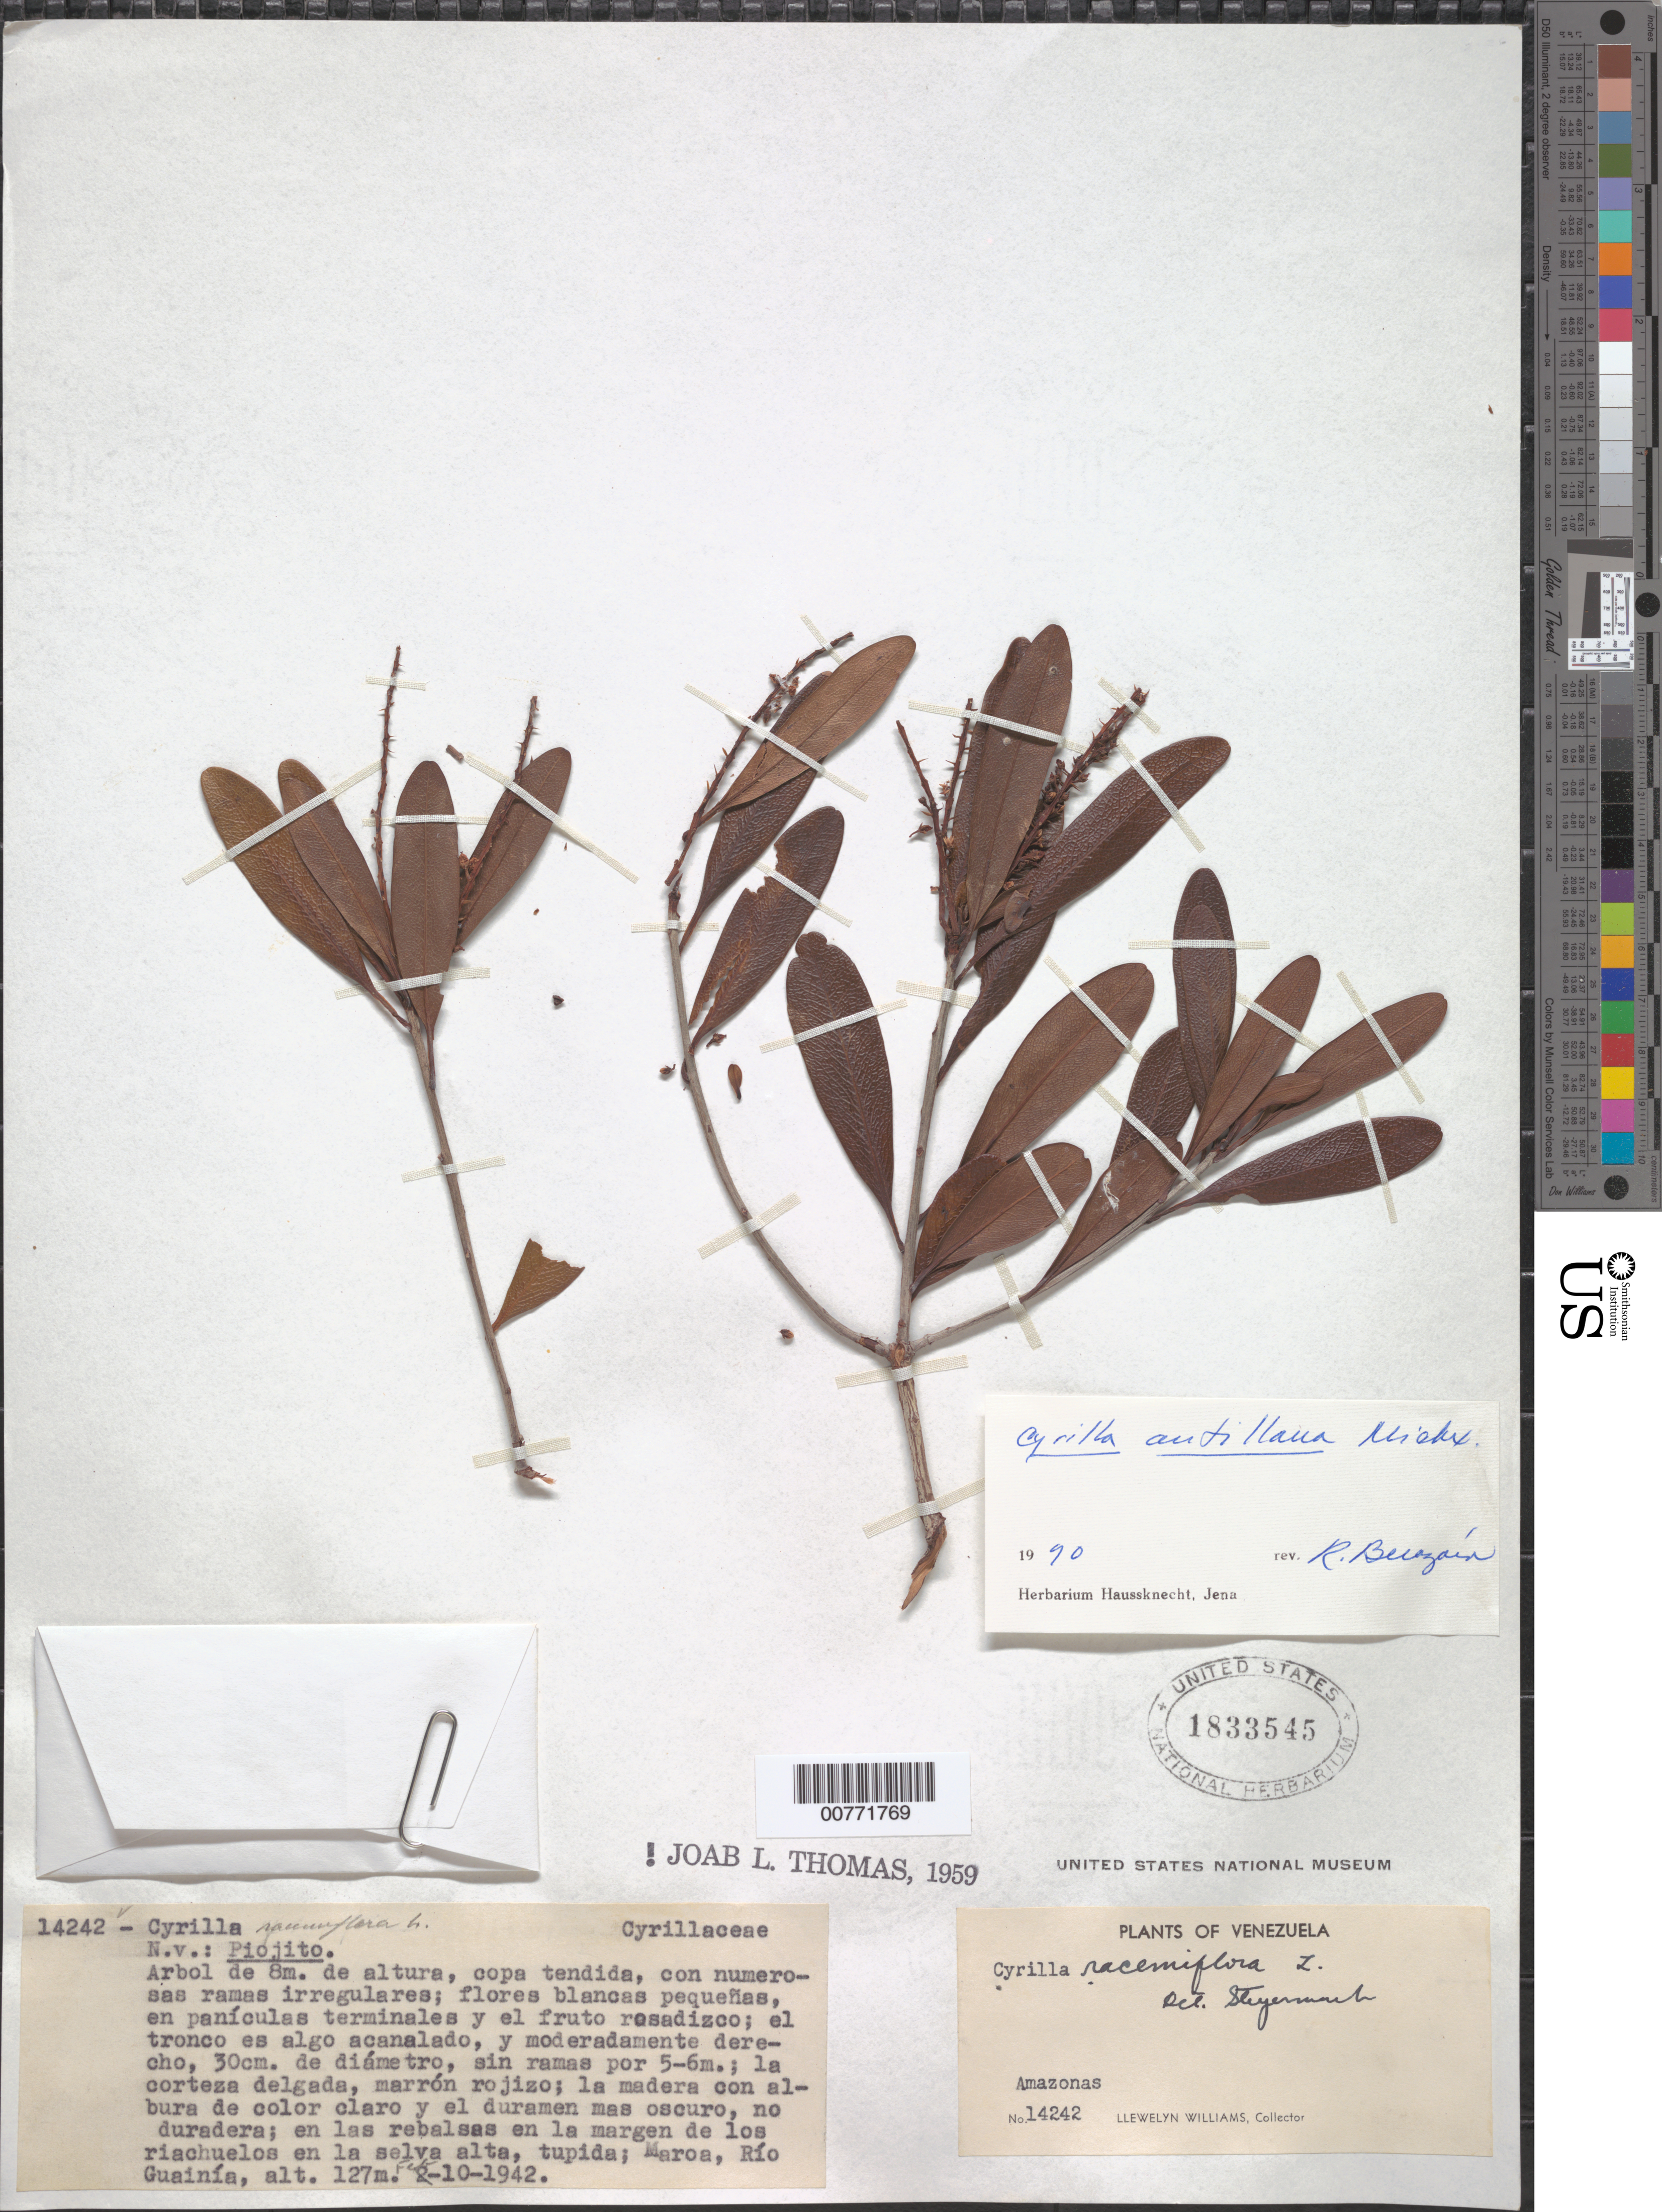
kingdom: Plantae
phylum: Tracheophyta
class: Magnoliopsida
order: Ericales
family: Cyrillaceae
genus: Cyrilla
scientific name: Cyrilla antillana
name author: Michx.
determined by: Berozain, R.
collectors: Ll. Williams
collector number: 14242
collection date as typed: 10-Feb-42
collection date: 1942-02-10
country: Venezuela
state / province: Amazonas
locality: Maroa, Río Guainía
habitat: Rebalsas en margen de los riachuelos en selva alta, tupida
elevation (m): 127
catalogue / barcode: US 1833545